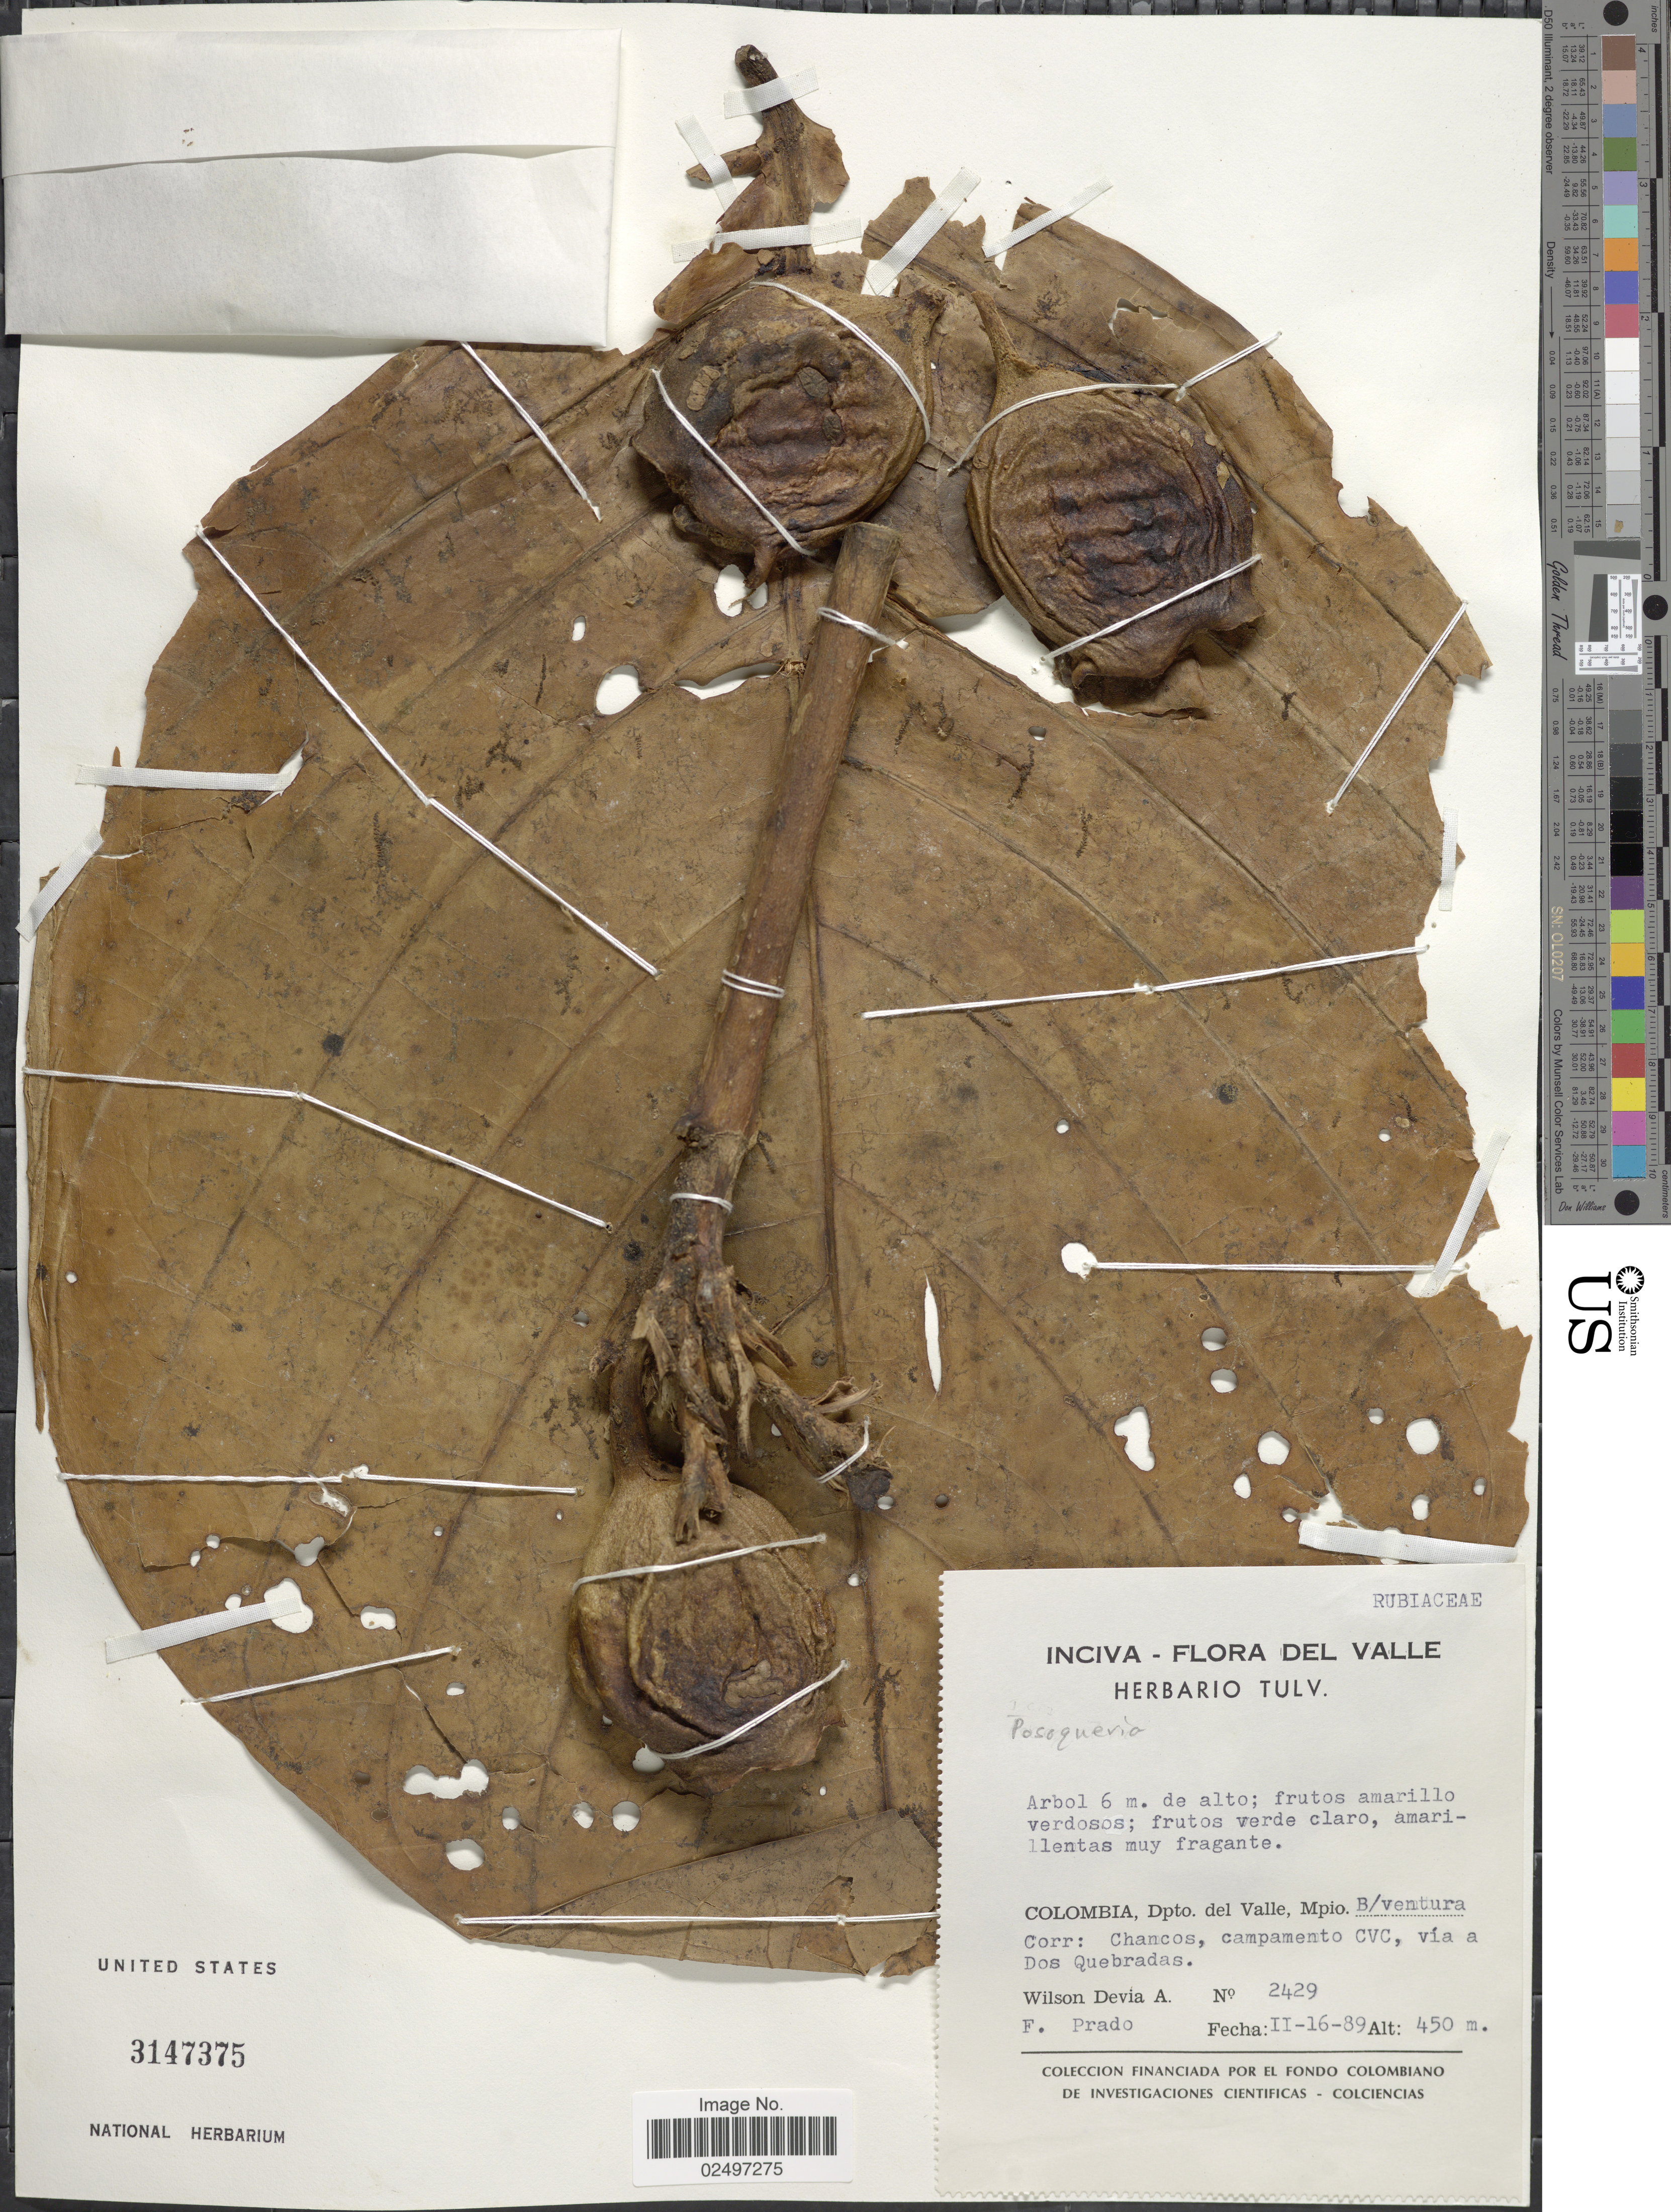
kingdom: Plantae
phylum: Tracheophyta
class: Magnoliopsida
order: Gentianales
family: Rubiaceae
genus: Posoqueria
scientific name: Posoqueria sp.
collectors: W. Devia A. & F. Prado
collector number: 2429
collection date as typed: Transcribed d/m/y: 16/2/89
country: Colombia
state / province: Valle del Cauca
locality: Colombia, Dpto. del Valle, Mpio, B/ventura Coor.: Chancos, campamento CVC, via a Dos Quebradas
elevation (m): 450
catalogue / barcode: US 3147375